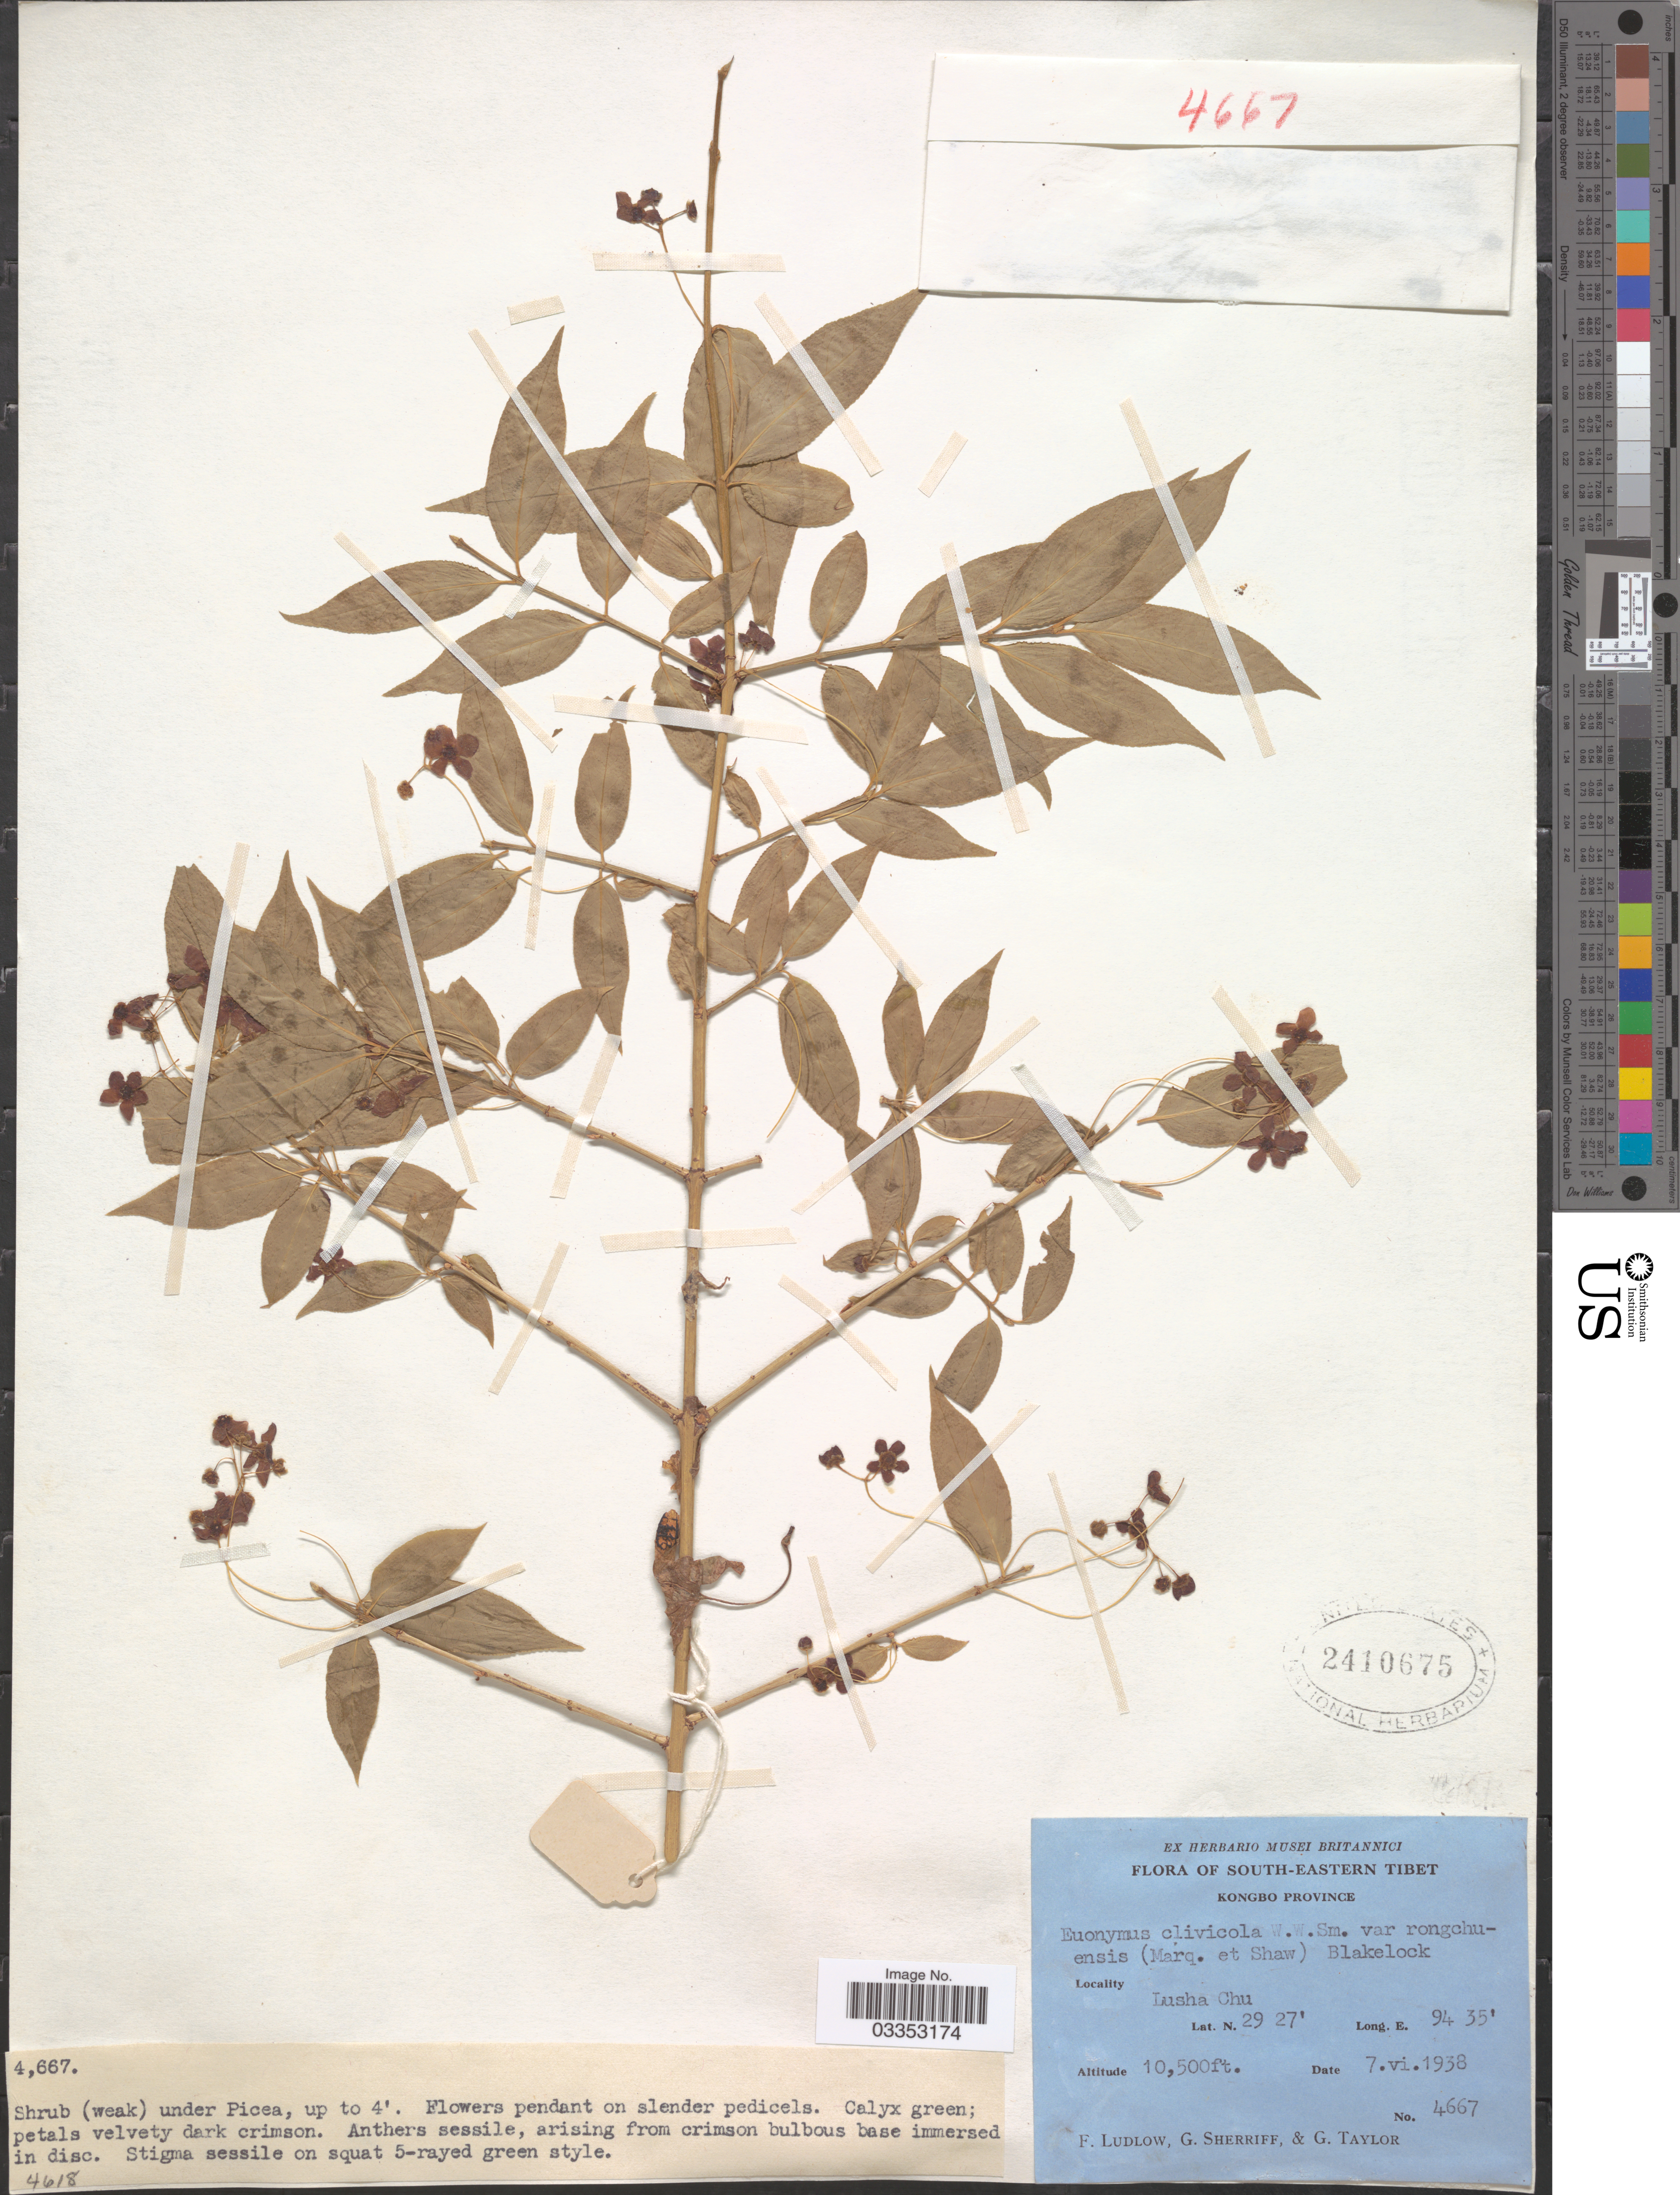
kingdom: Plantae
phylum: Tracheophyta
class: Magnoliopsida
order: Celastrales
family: Celastraceae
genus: Euonymus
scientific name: Euonymus clivicola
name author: W.W. Sm.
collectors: F. Ludlow, G. Sherriff & G. Taylor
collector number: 4667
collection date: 1938-06-07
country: China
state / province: Xizang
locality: South-Eastern Tibet. Kongbo Province. Lusha Chu.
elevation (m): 3200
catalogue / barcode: US 2410675